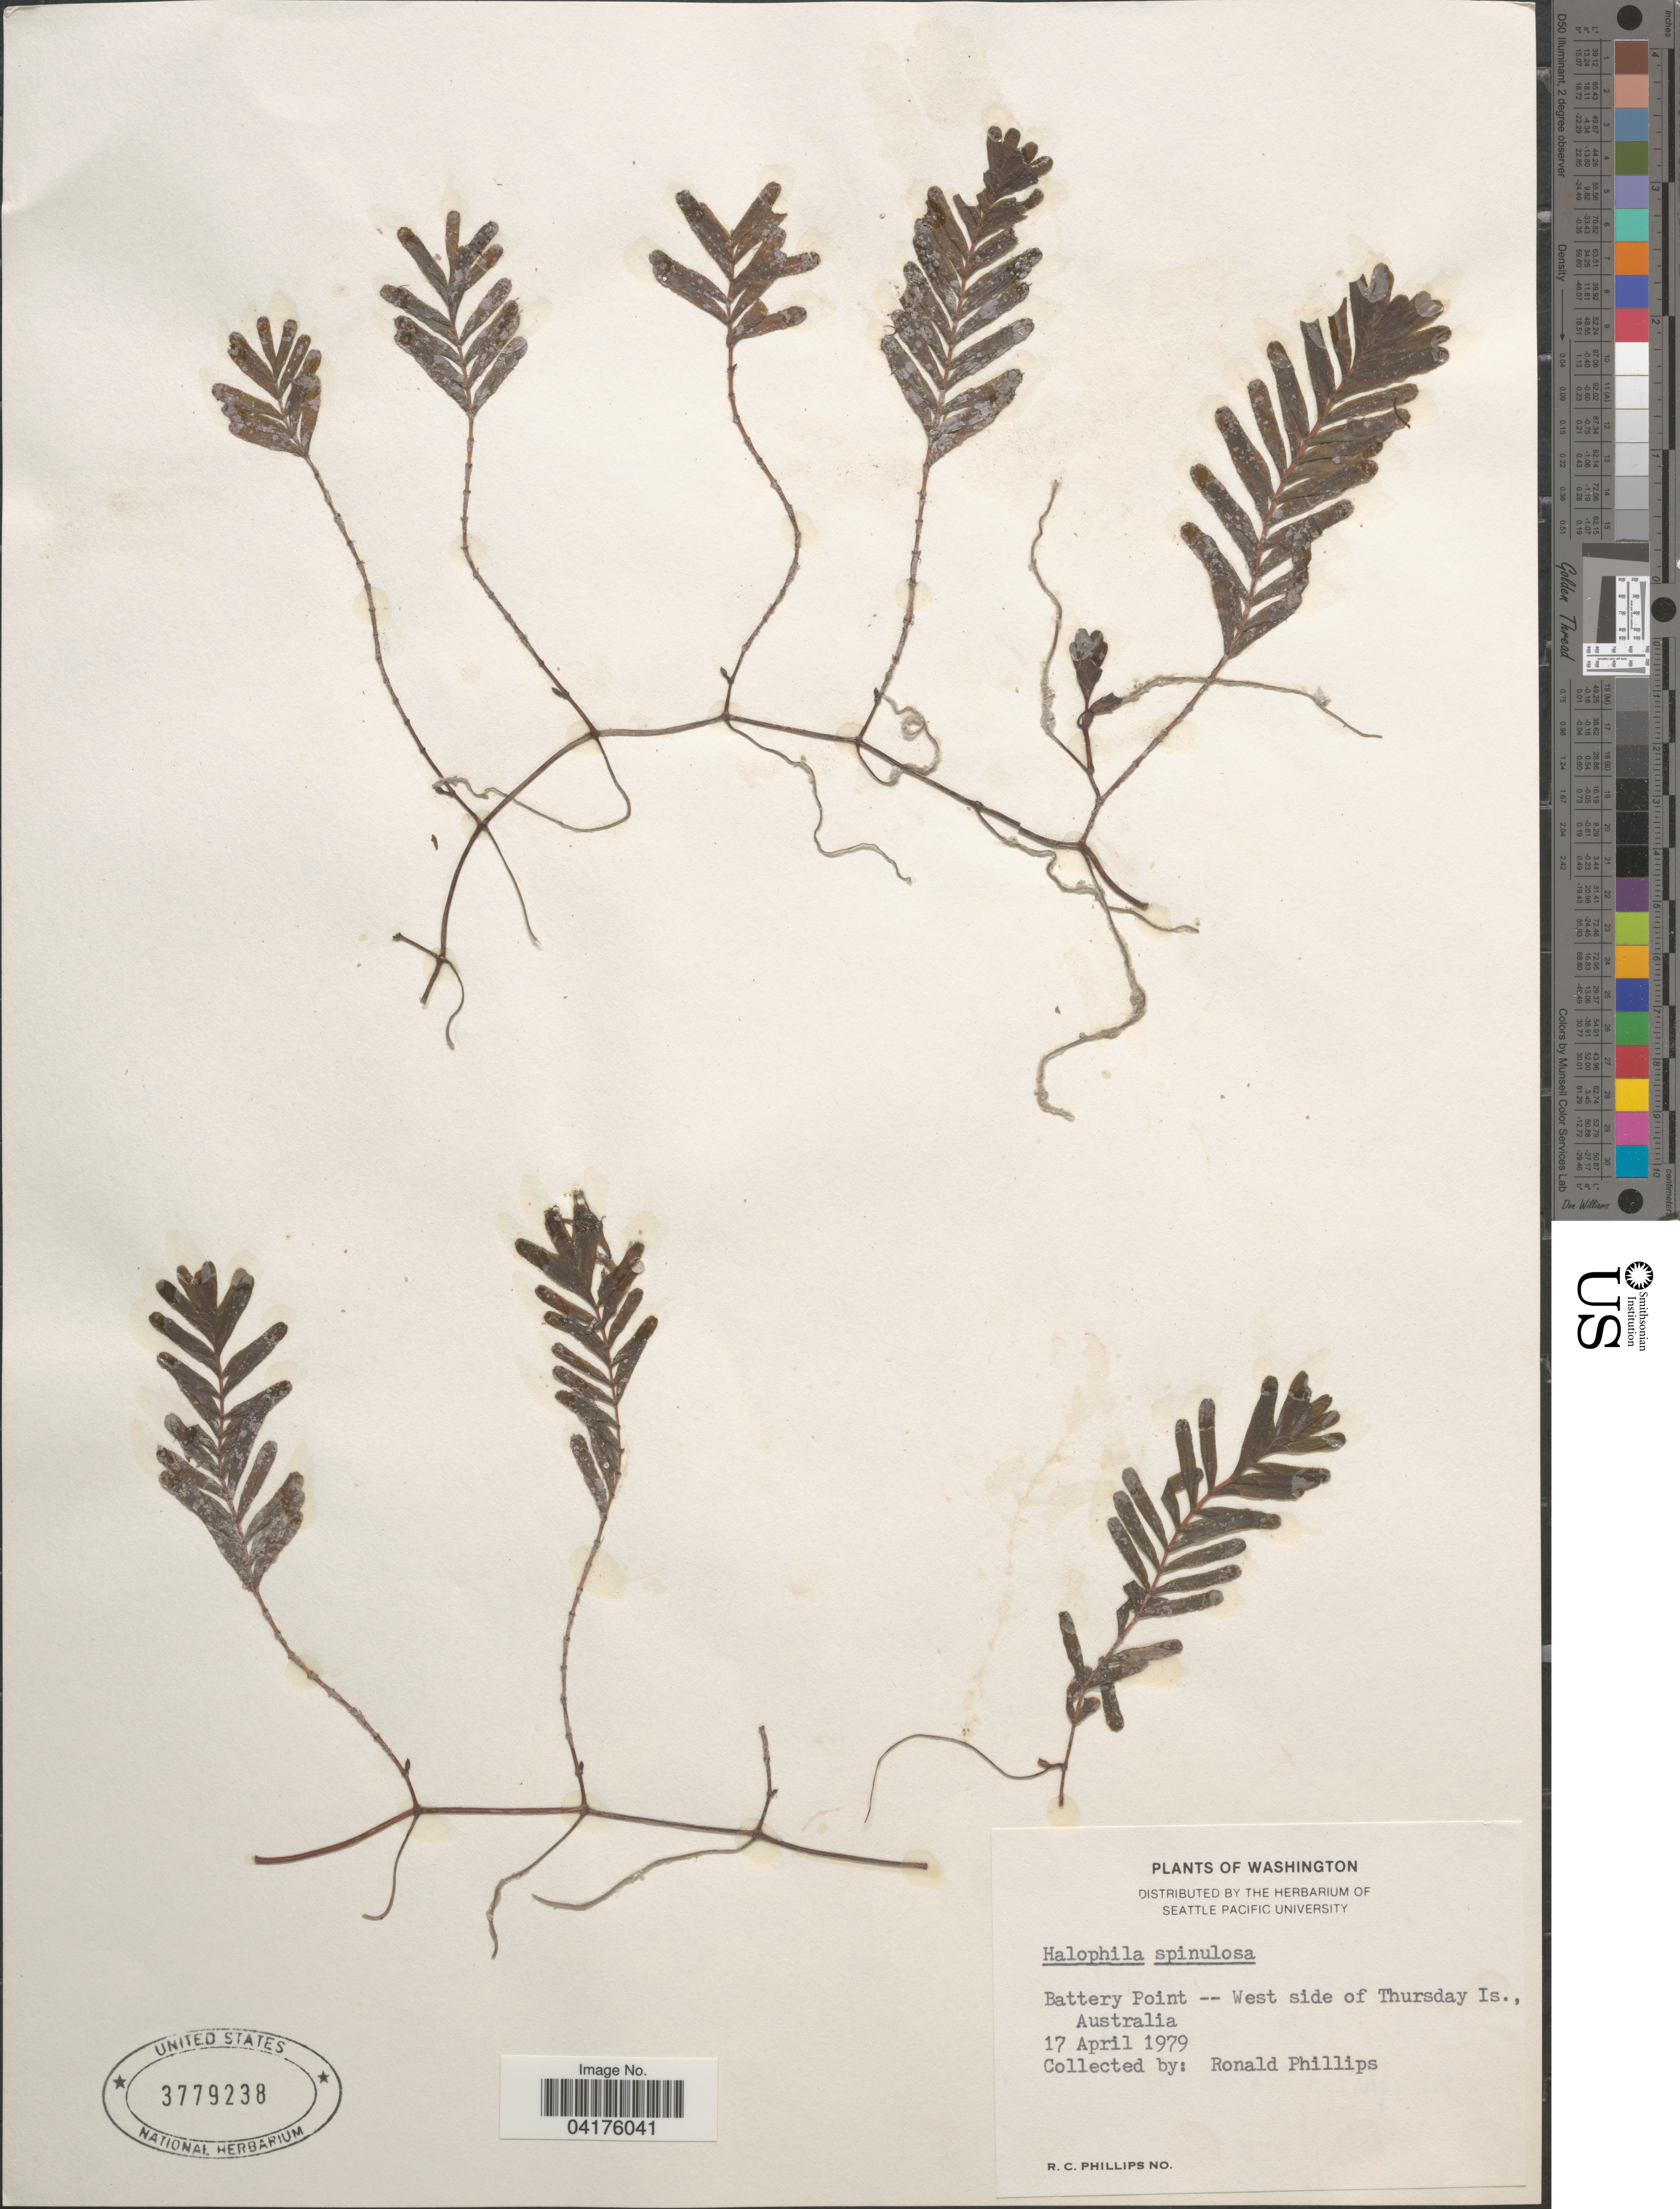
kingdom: Plantae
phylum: Tracheophyta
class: Liliopsida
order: Alismatales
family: Hydrocharitaceae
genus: Halophila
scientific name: Halophila spinulosa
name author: (R. Br.) Asch.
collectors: R. C. Phillips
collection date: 1979-04-17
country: Australia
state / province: Queensland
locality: Battery Point -- West side of Thursday Is.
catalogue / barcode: US 3779238